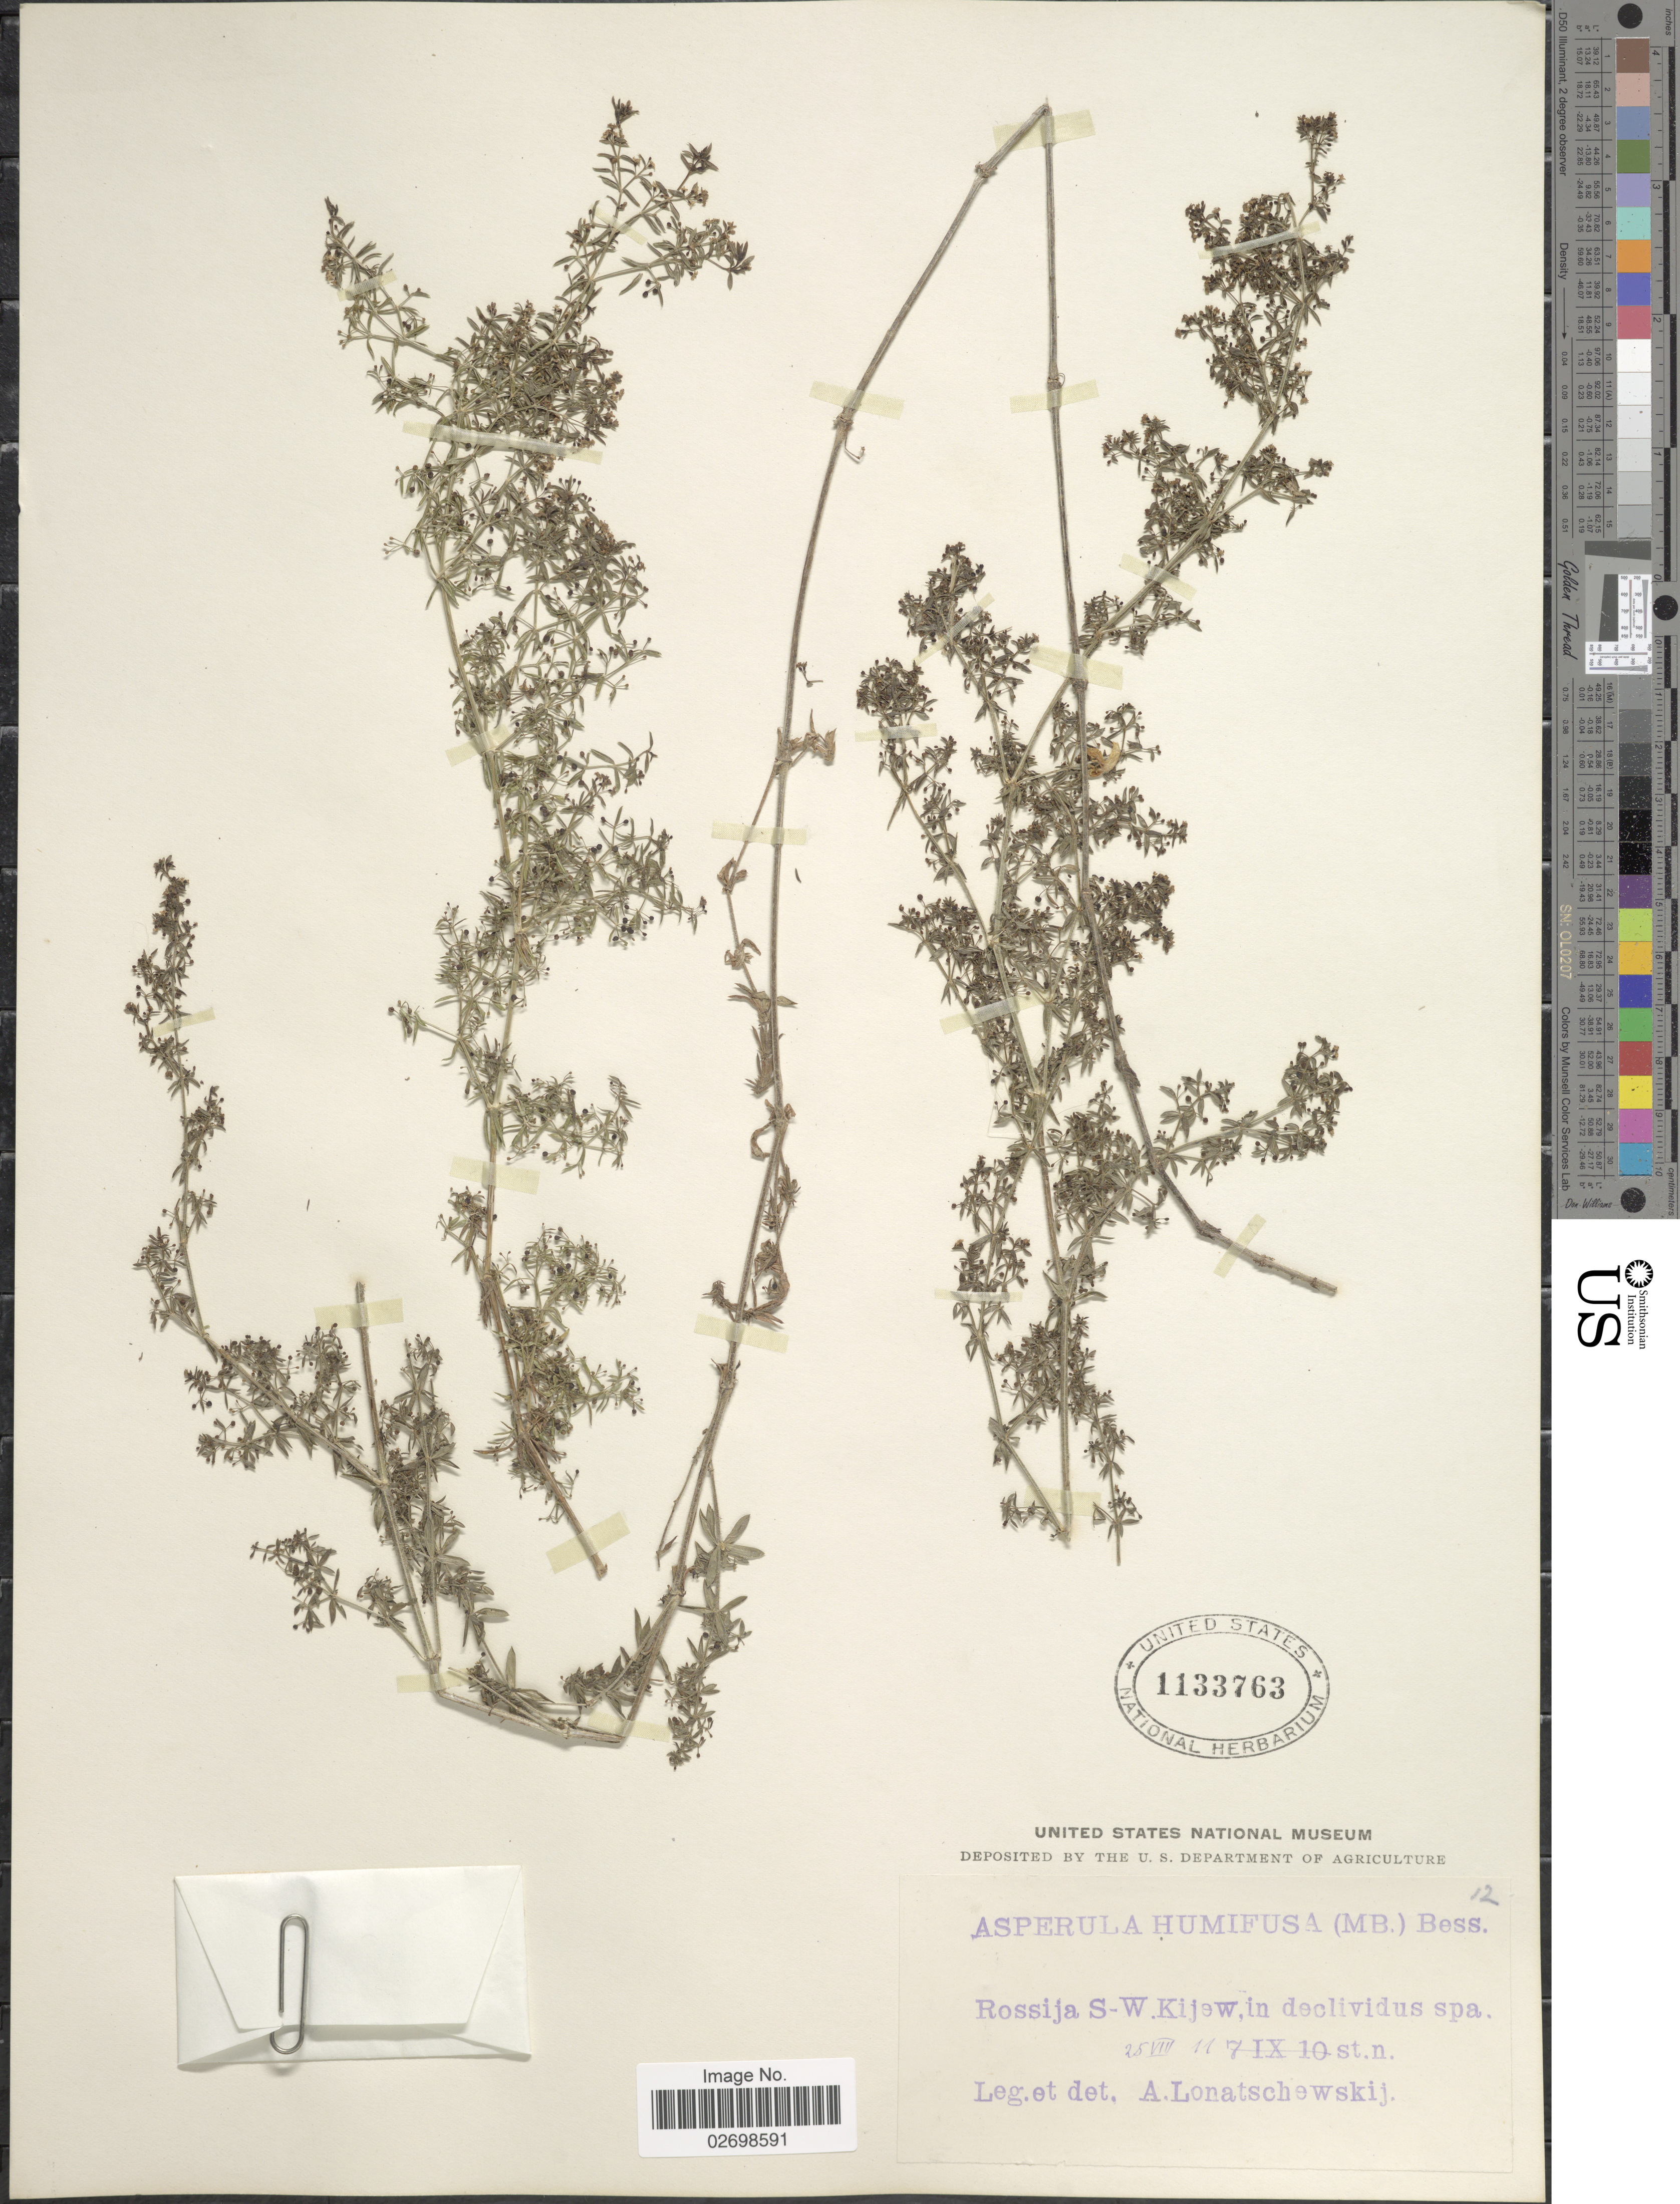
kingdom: Plantae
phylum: Tracheophyta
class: Magnoliopsida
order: Gentianales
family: Rubiaceae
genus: Galium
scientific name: Galium humifusum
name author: M. Bieb.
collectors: A. Lonatschewskij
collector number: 12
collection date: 1911-08-25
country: Ukraine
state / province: Kiev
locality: Rossija S-W. Kijew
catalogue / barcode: US 1133763